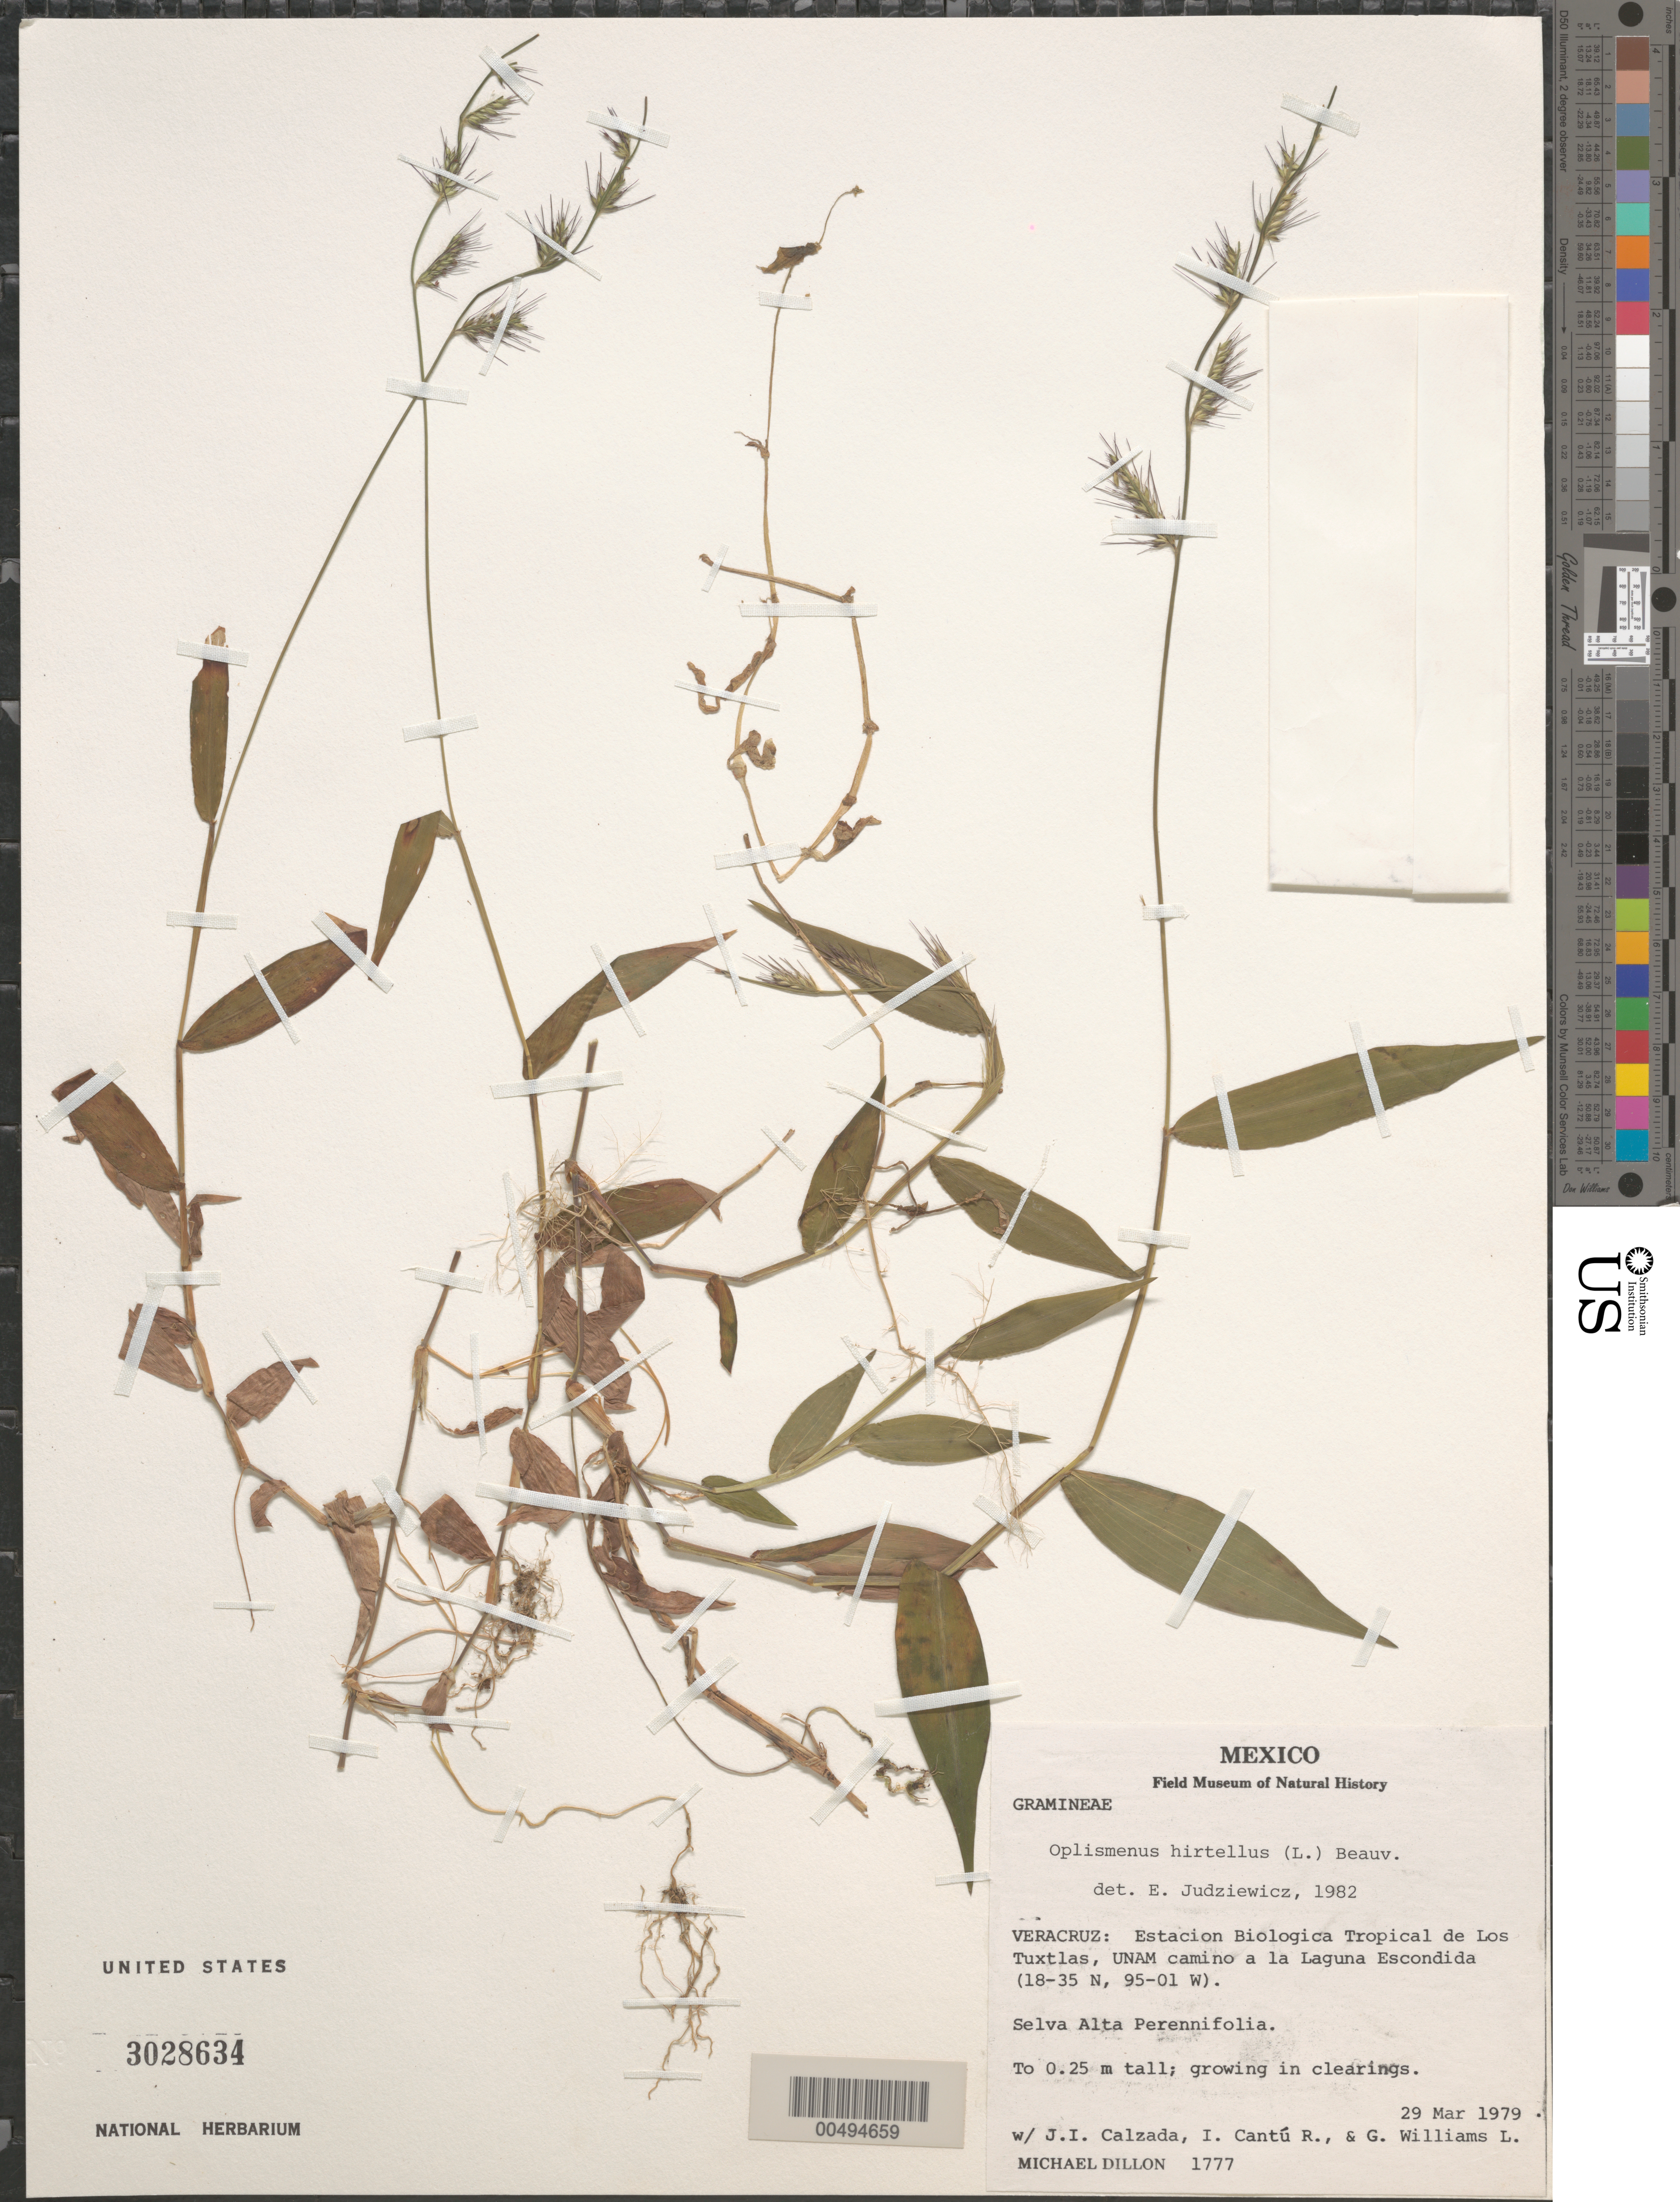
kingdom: Plantae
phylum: Tracheophyta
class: Liliopsida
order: Poales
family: Poaceae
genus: Oplismenus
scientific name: Oplismenus hirtellus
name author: (L.) P. Beauv.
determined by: Judziewicz, E. J.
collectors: M. O. Dillon, J. I. Calzada, I. Cantu R. & G. Williams-L.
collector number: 1777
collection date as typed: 29 Mar 1979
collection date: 1979-03-29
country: Mexico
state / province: Veracruz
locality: Estacion Biologica Tropical de Los Tuxtlas, UNAM camino a la Laguna Escondida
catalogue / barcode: US 3028634